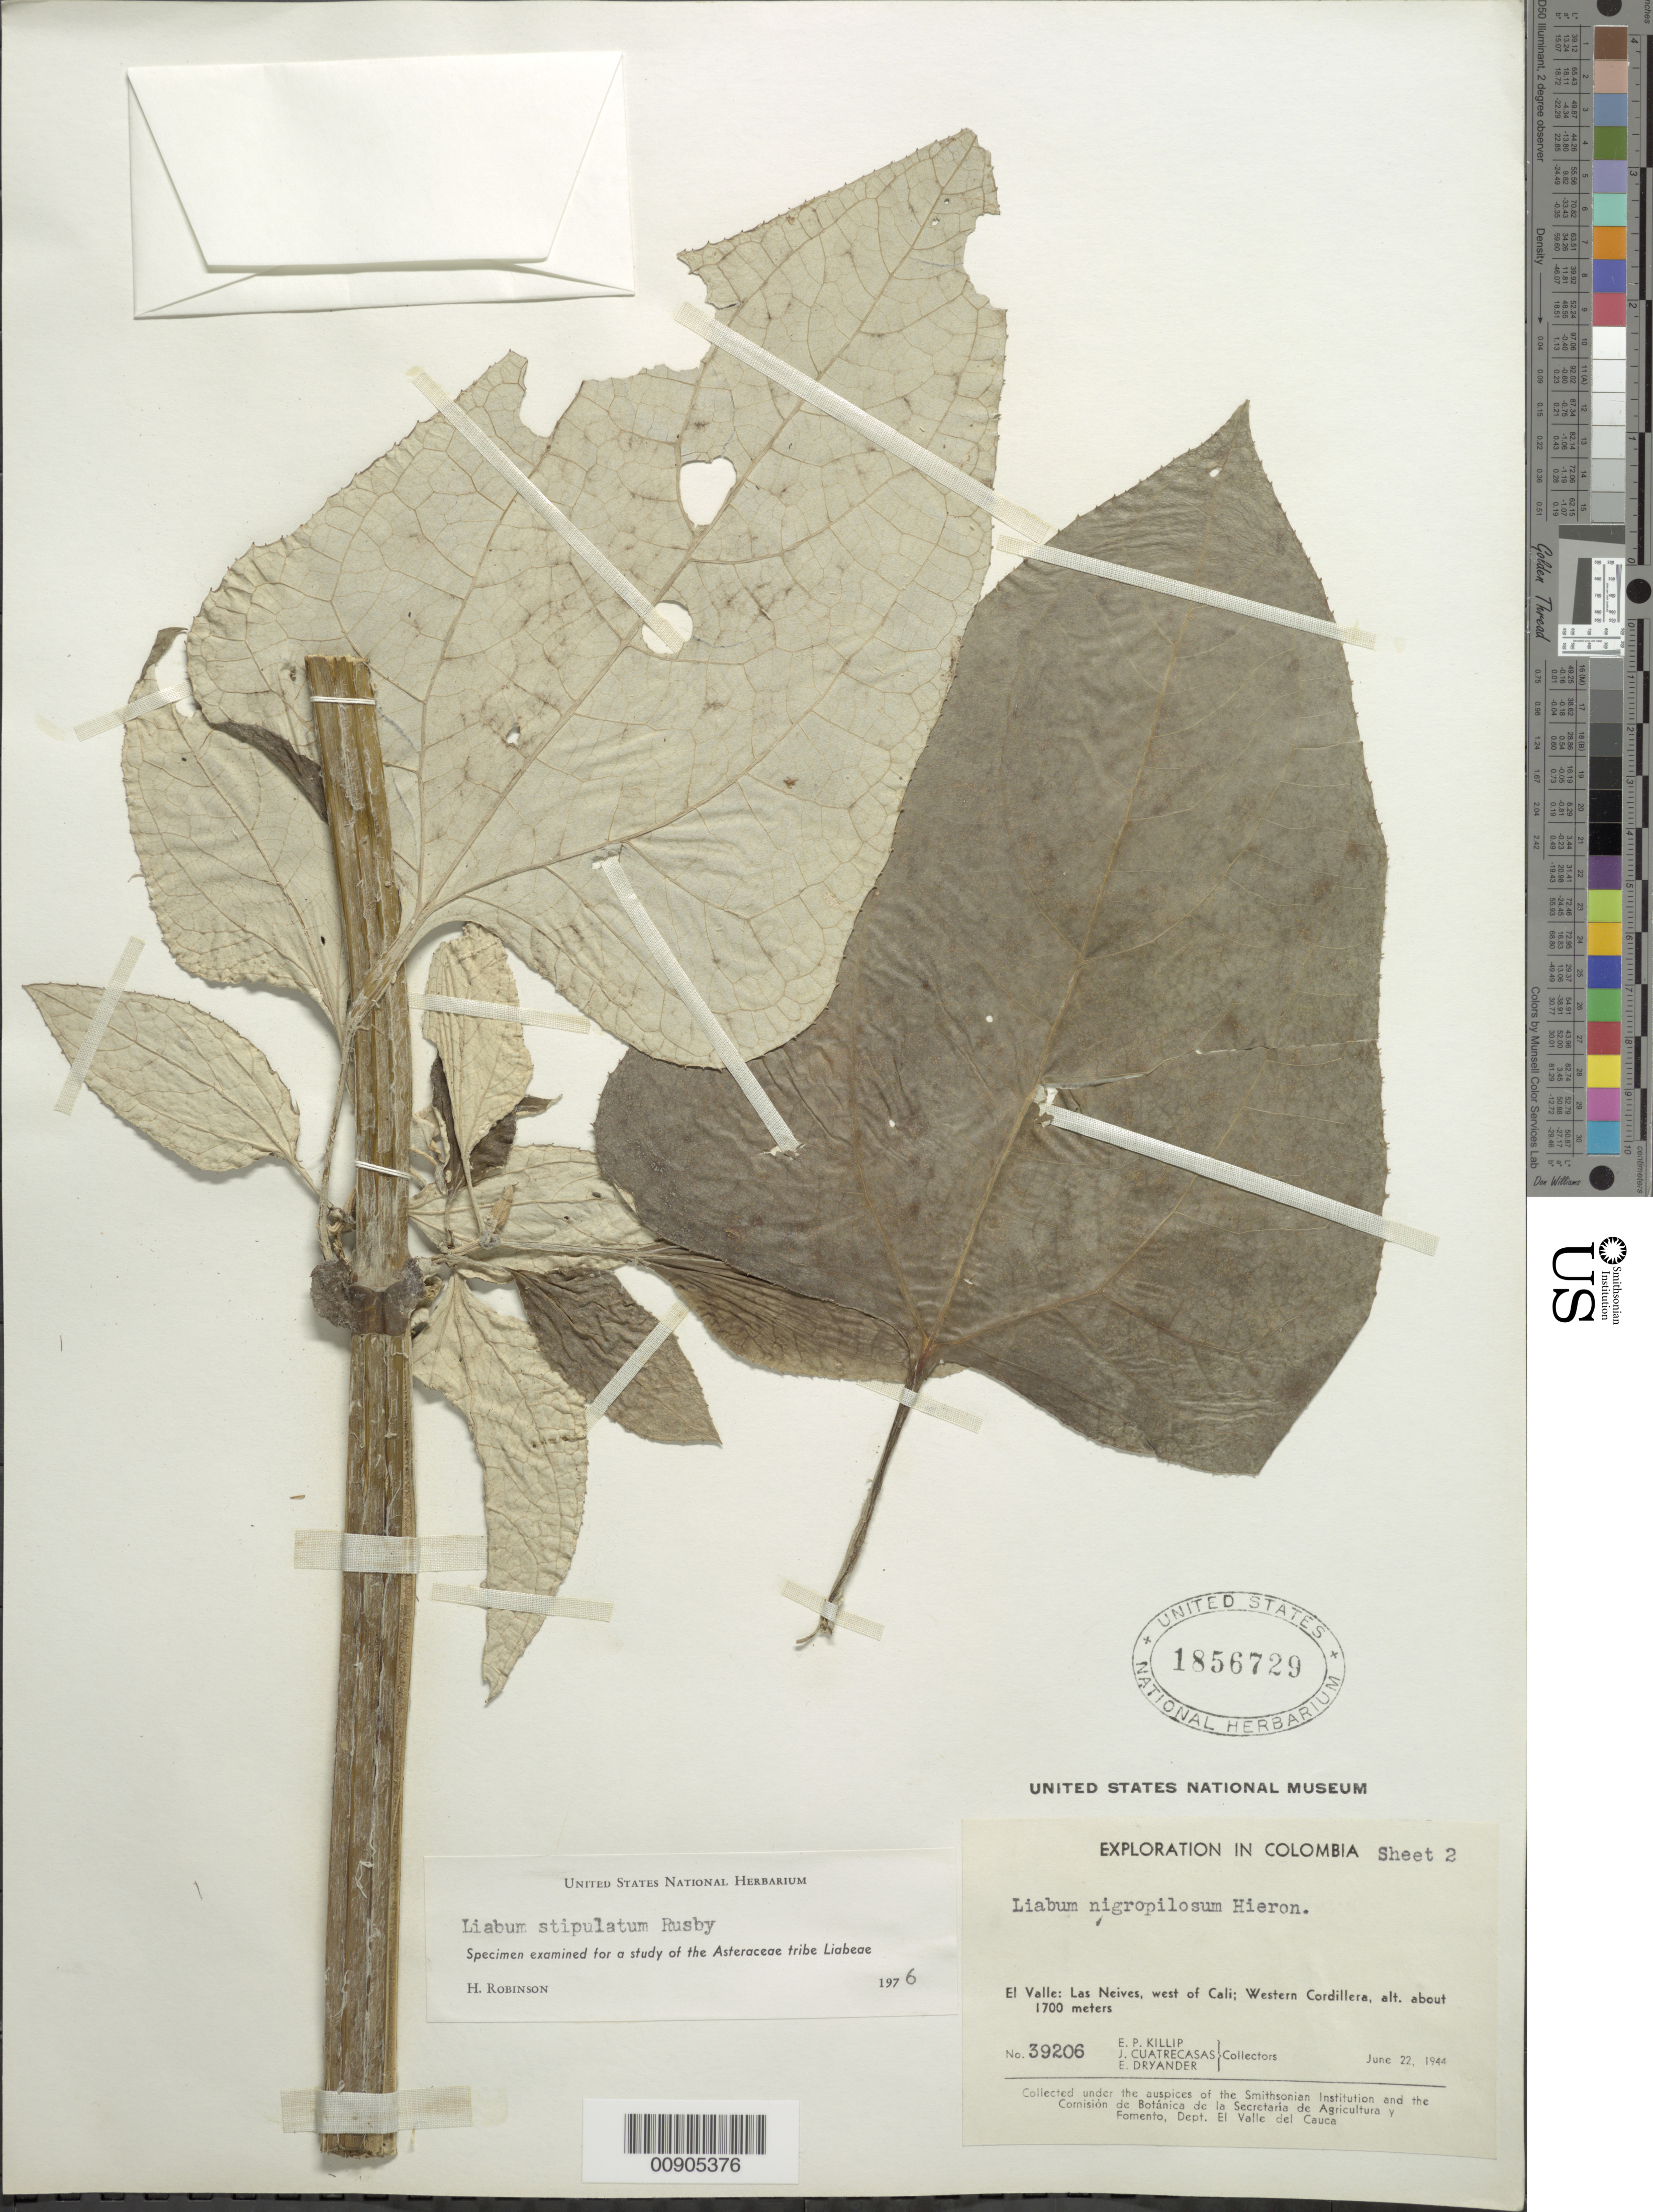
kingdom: Plantae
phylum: Tracheophyta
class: Magnoliopsida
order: Asterales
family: Asteraceae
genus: Liabum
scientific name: Liabum stipulatum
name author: Rusby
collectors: E. P. Killip, J. Cuatrecasas & E. Dryander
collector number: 39206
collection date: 1944-06-22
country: Colombia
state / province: Valle del Cauca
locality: El Valle: Las Neivas, west of Cali; Western Cordillera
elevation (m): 1700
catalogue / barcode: US 1856729